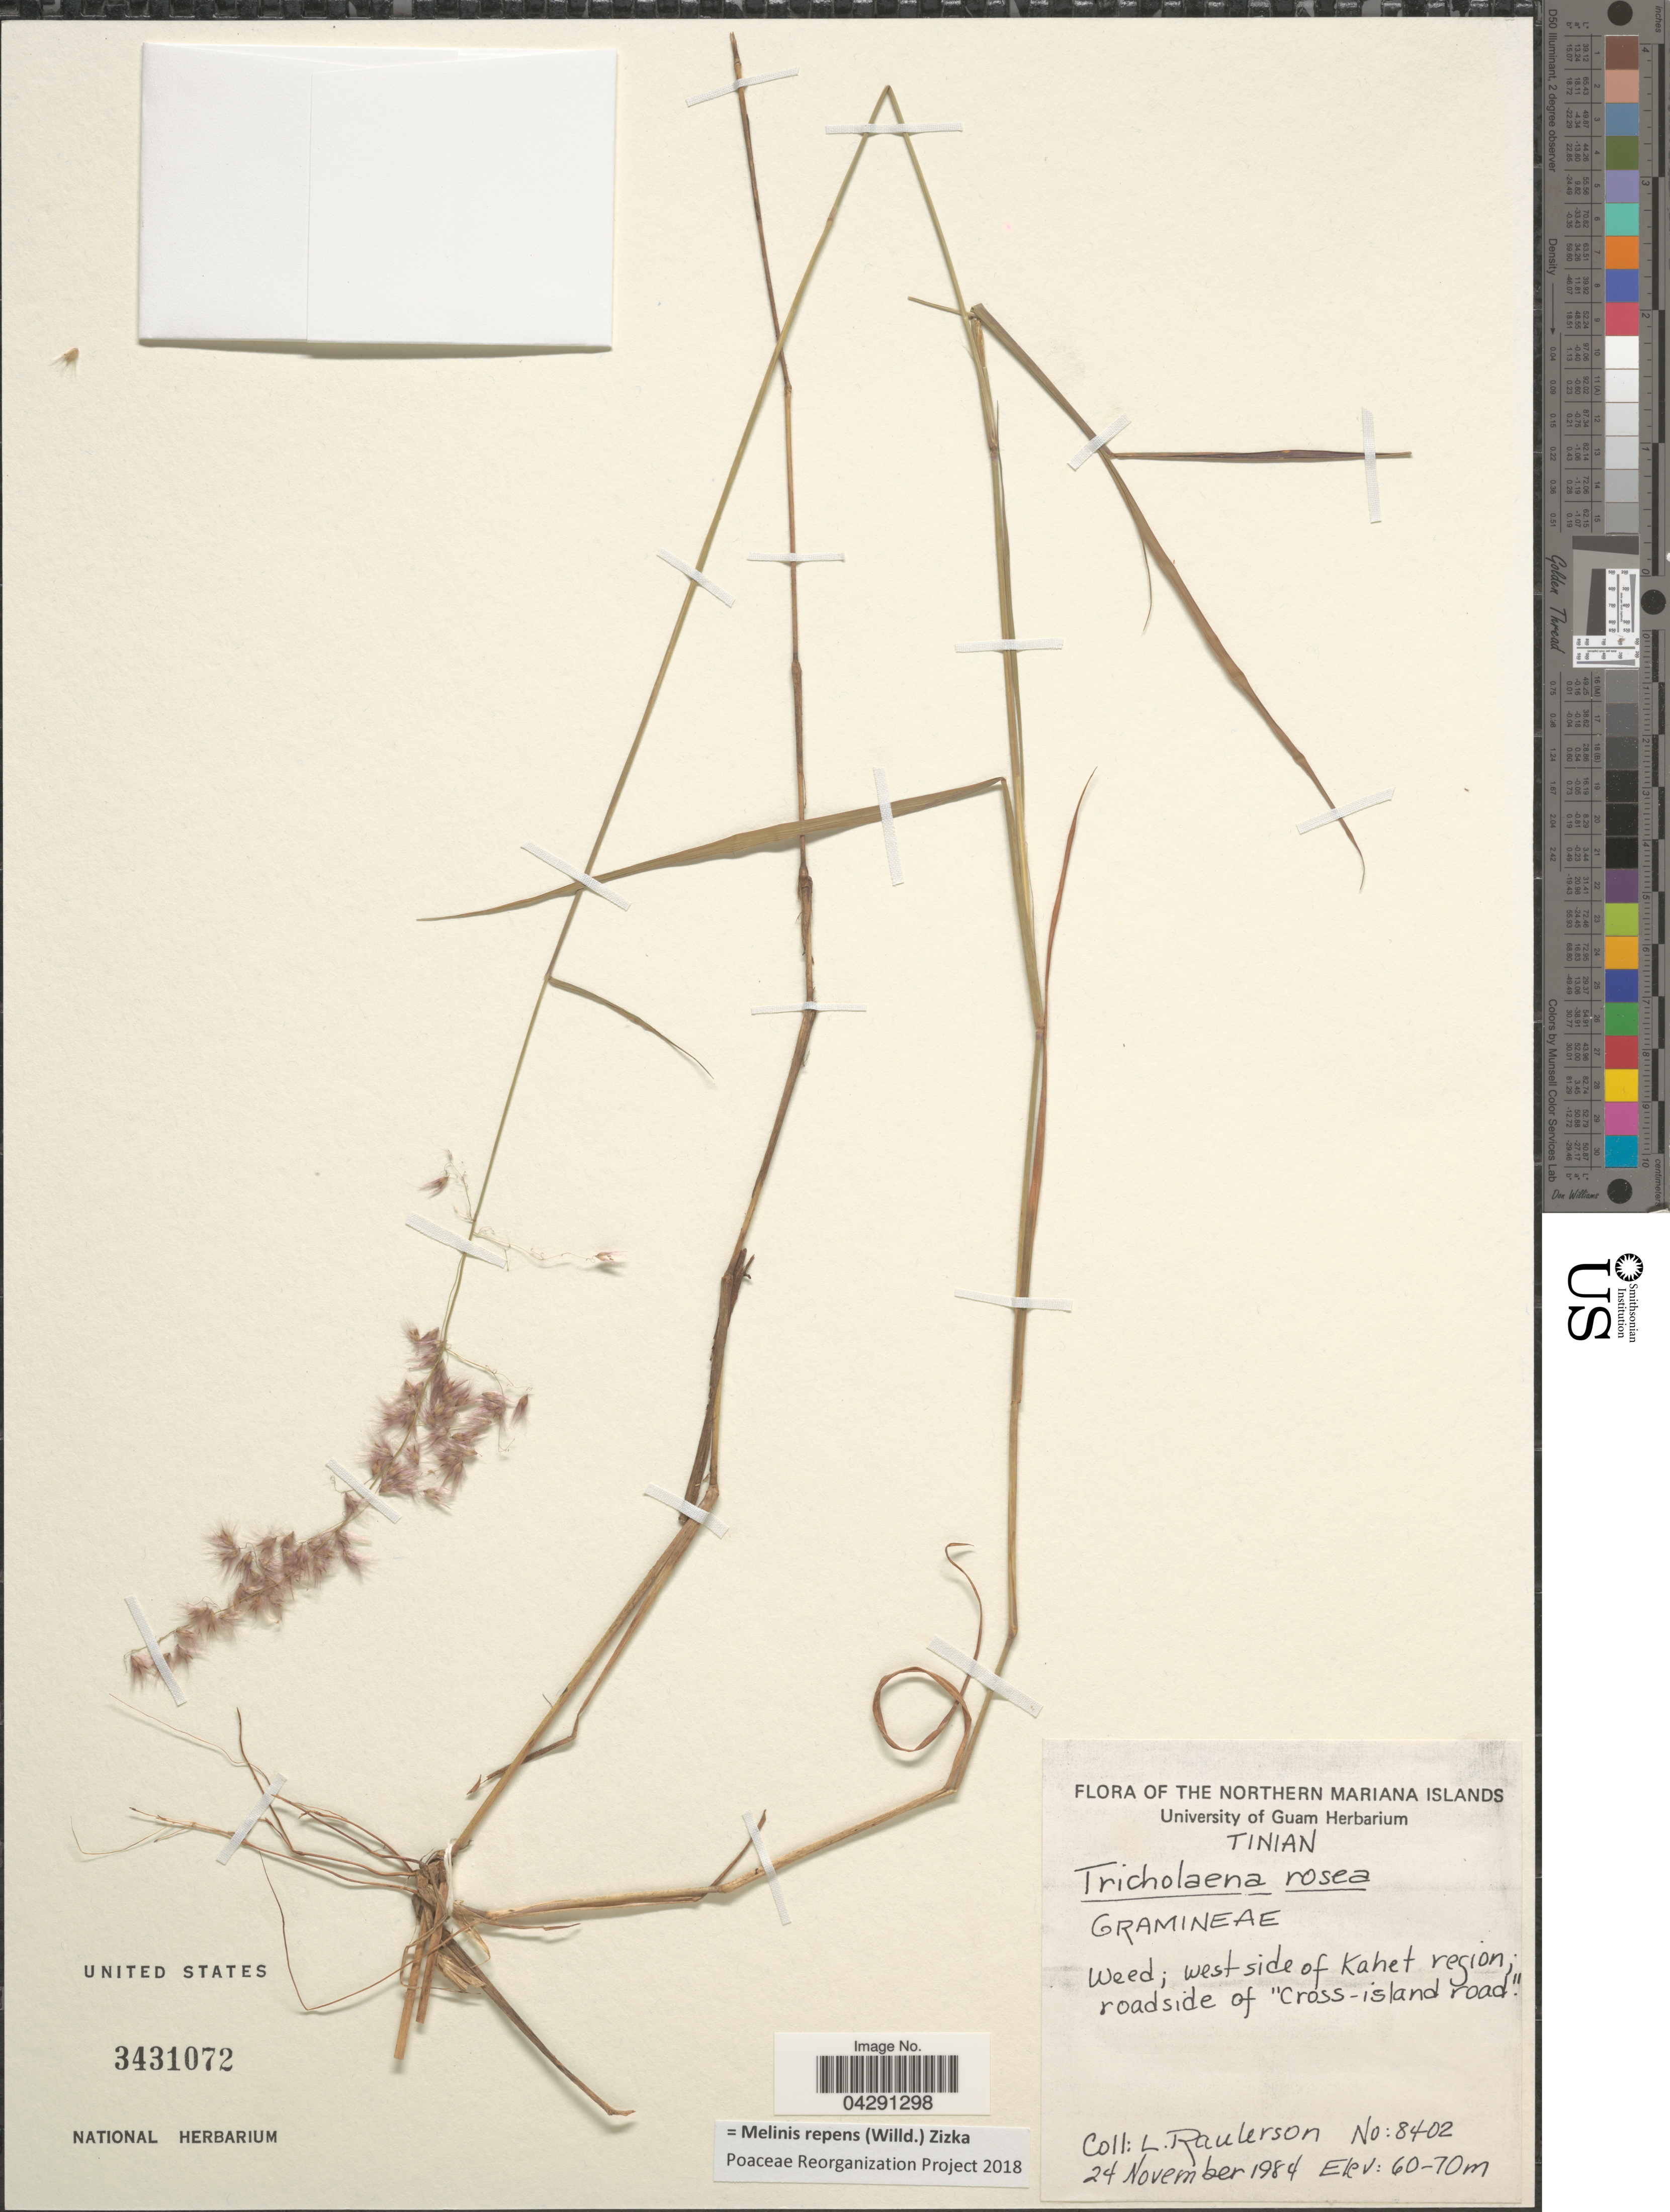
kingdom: Plantae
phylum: Tracheophyta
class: Liliopsida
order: Poales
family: Poaceae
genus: Melinis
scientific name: Melinis repens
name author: (Willd.) Zizka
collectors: L. Raulerson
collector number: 8402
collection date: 1984-11-24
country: Northern Mariana Islands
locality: The Northern Mariana Islands. Tinian. West side of Kahet region; roadside of "Cross-island road".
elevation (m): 60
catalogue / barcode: US 3431072